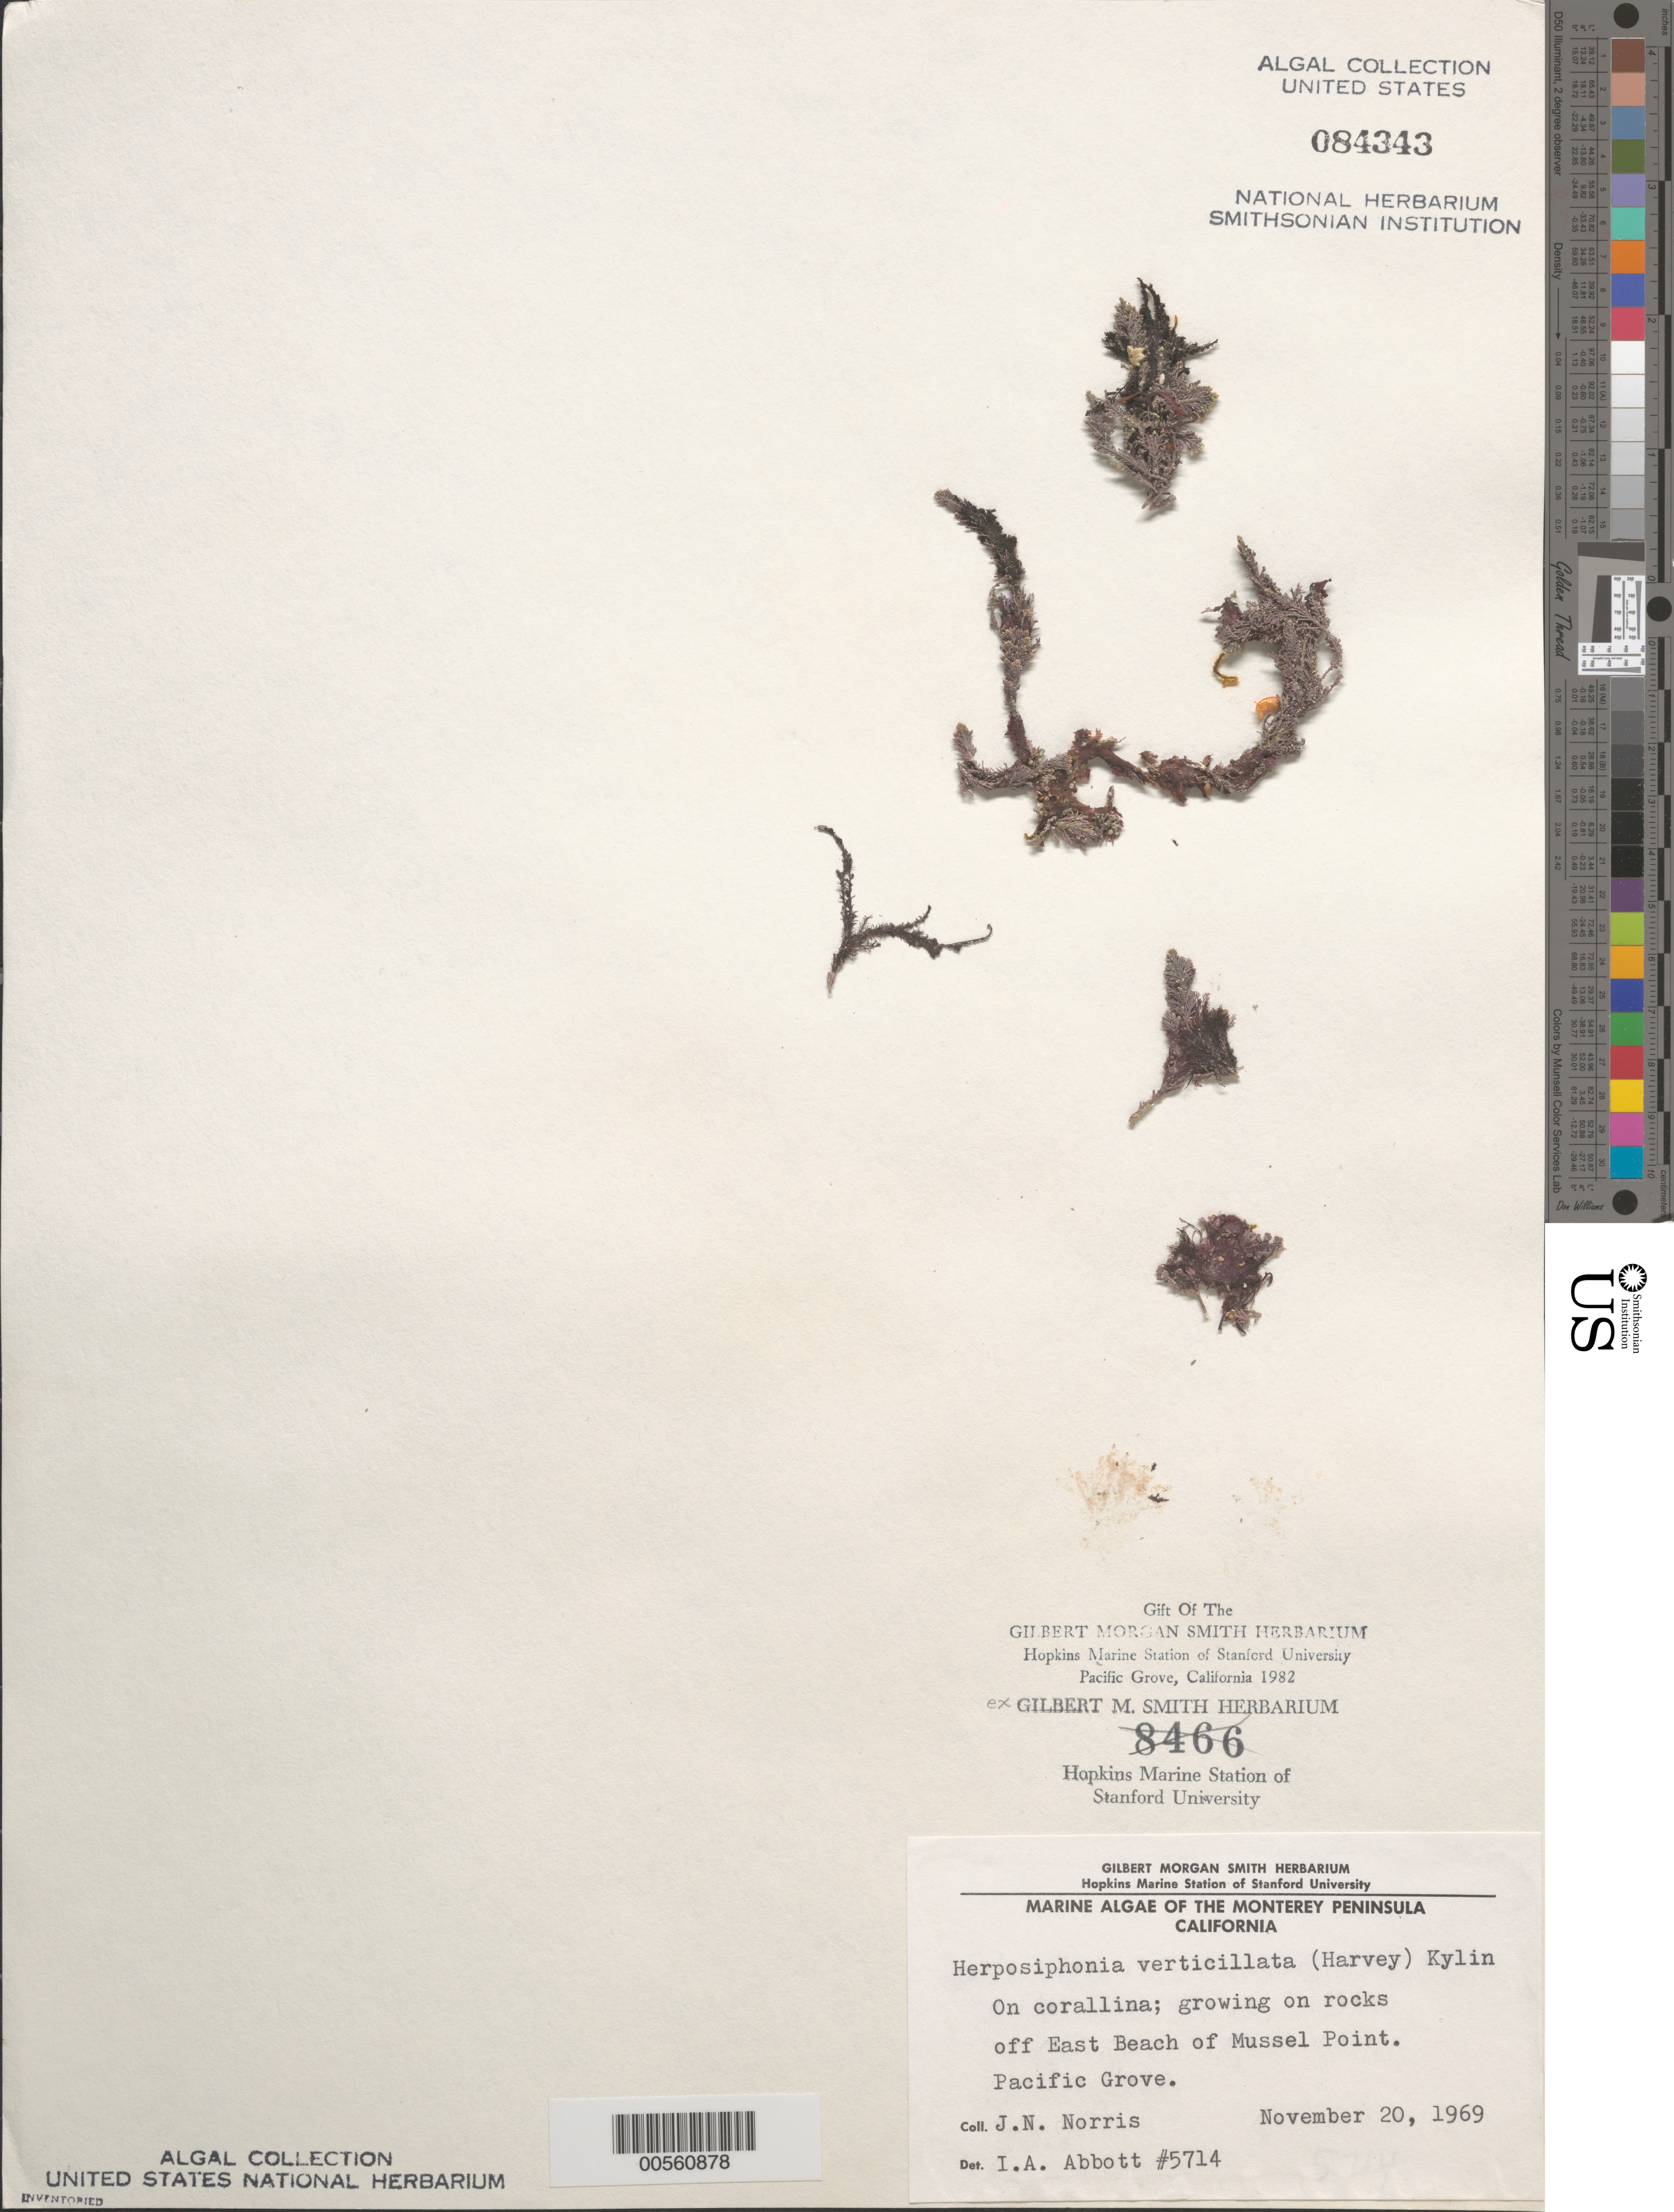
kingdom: Plantae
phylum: Rhodophyta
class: Florideophyceae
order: Ceramiales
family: Rhodomelaceae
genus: Herposiphonia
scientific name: Herposiphonia verticillata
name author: (Harv.) Kylin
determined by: Abbott, Isabella A.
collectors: J. N. Norris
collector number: IAA 5714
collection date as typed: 20 Nov 1969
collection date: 1969-11-20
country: United States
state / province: California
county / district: Monterey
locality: Pacific Grove, off east beach of Mussel Point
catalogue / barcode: US 84343